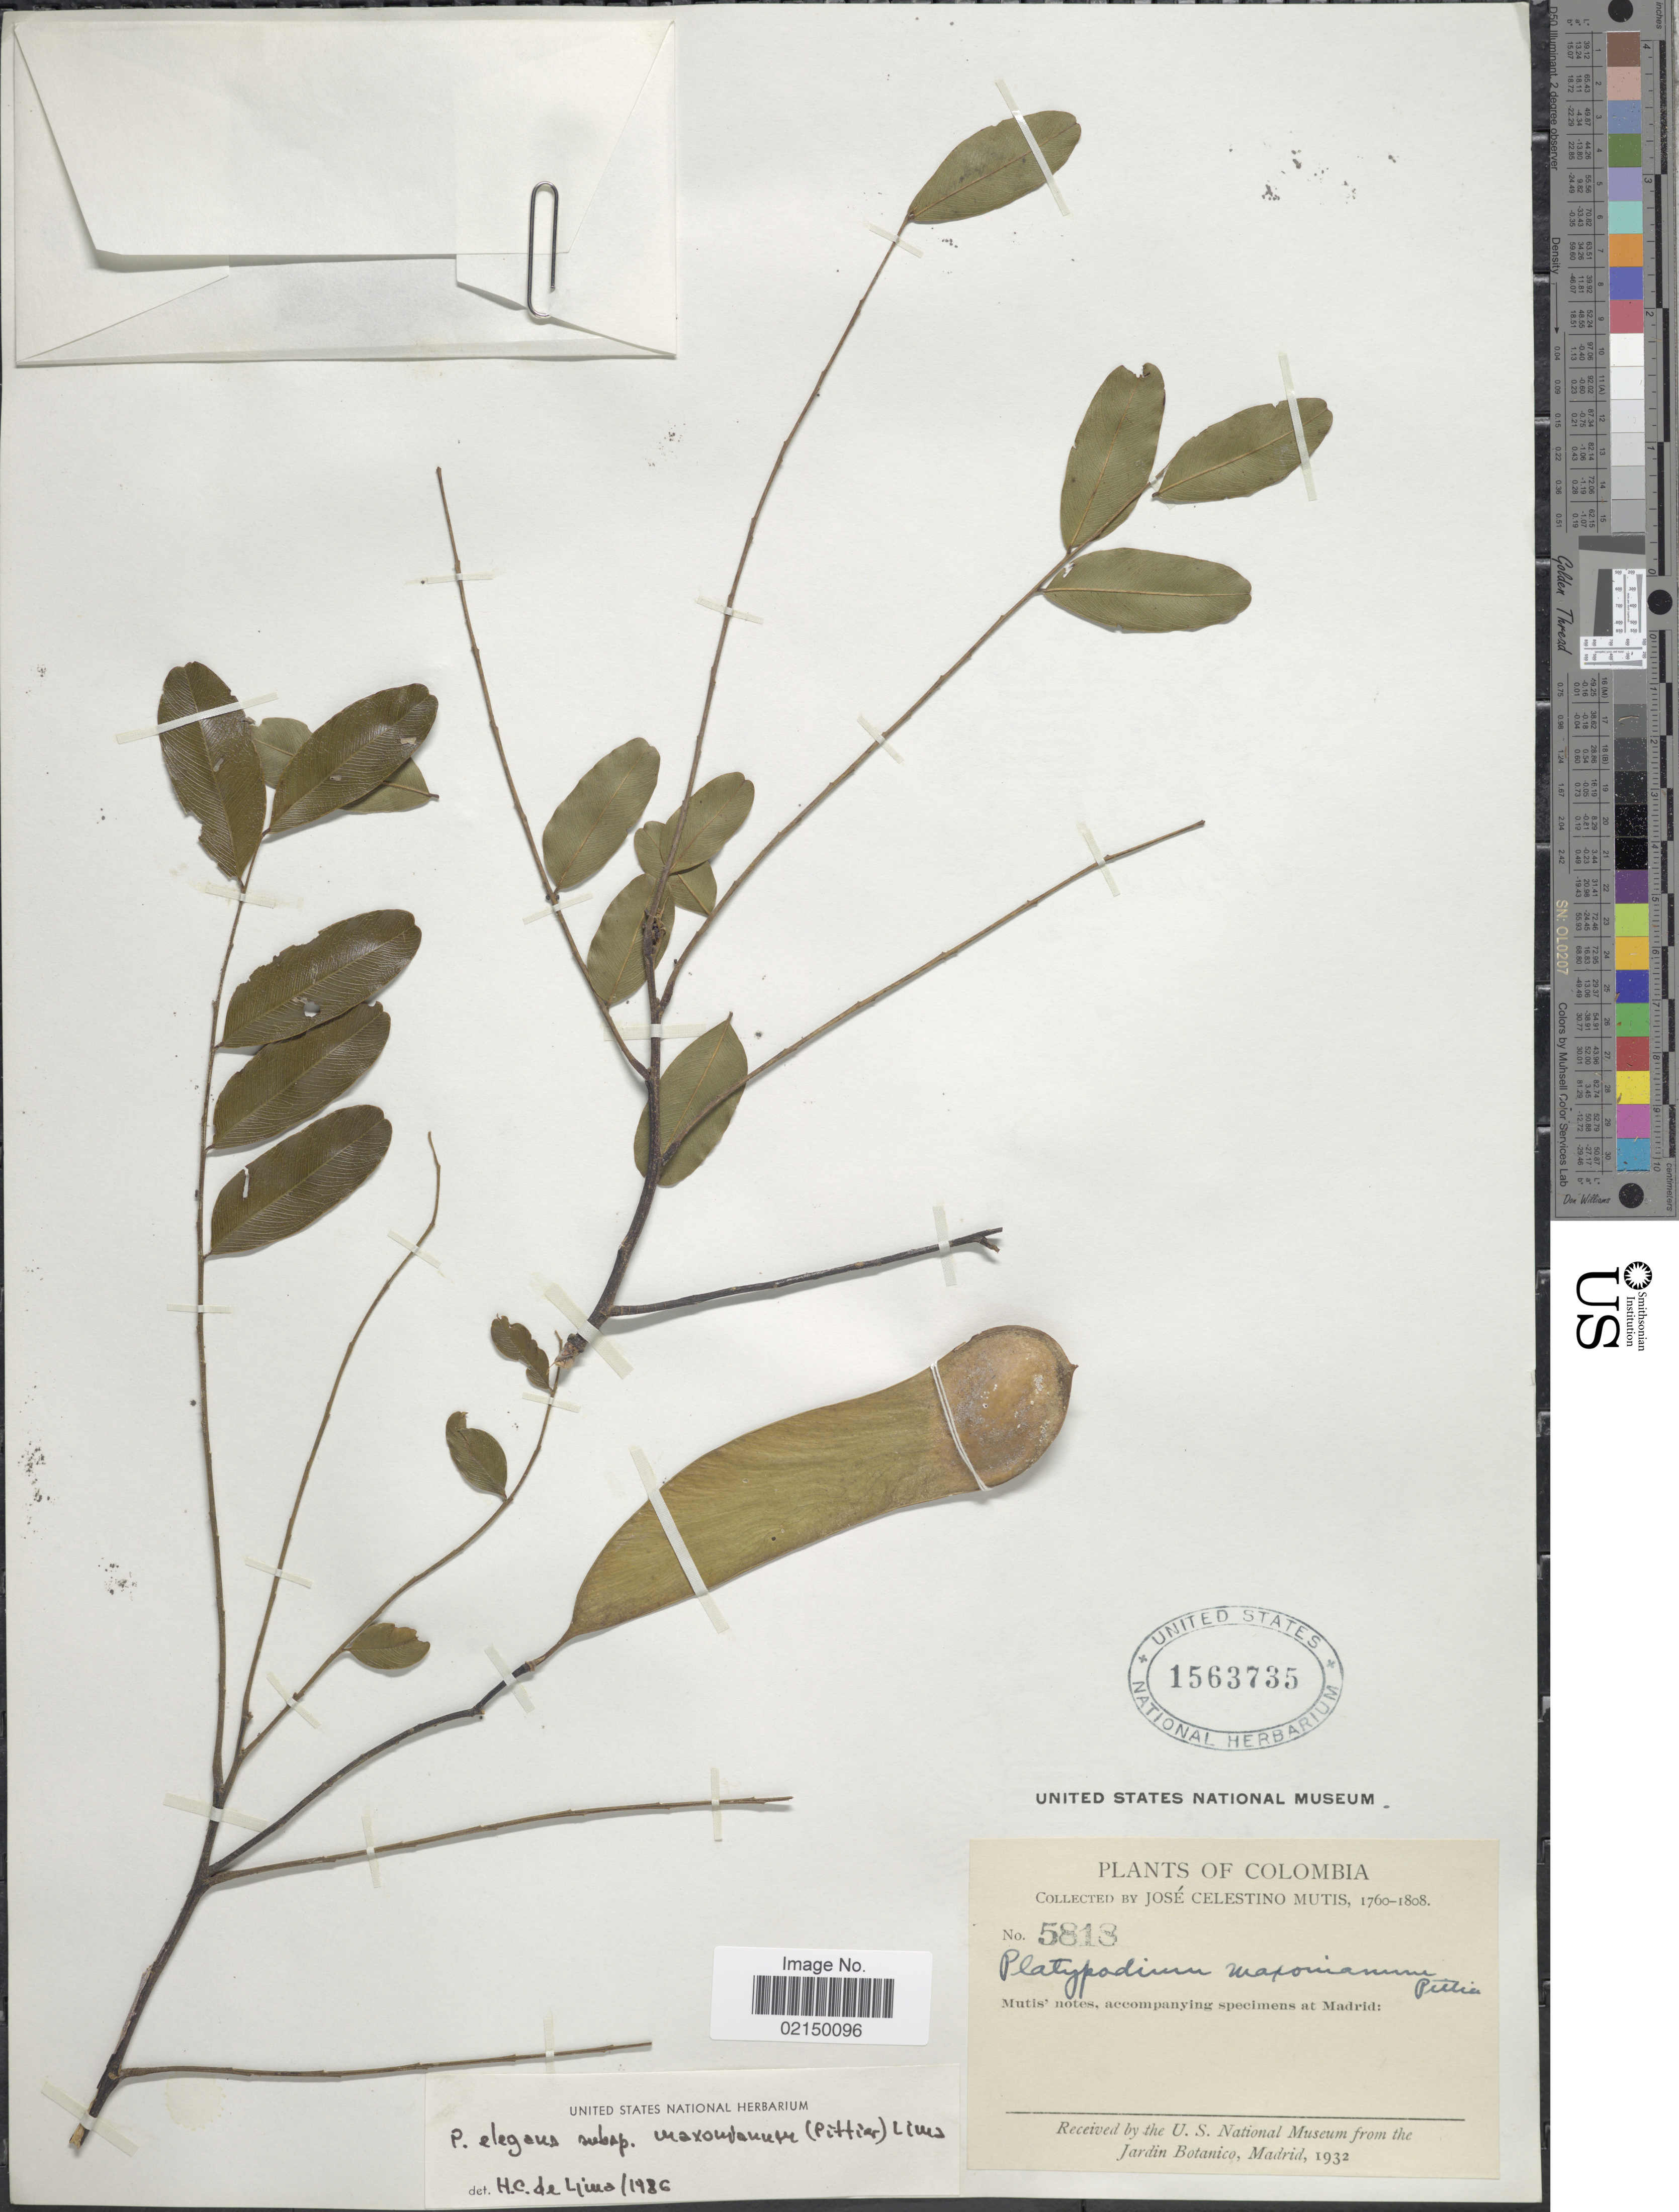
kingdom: Plantae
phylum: Tracheophyta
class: Magnoliopsida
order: Fabales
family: Fabaceae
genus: Platypodium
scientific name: Platypodium maxonianum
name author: Pittier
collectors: J. C. B. Mutis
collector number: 5813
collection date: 1760/1808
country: Colombia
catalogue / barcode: US 1563735